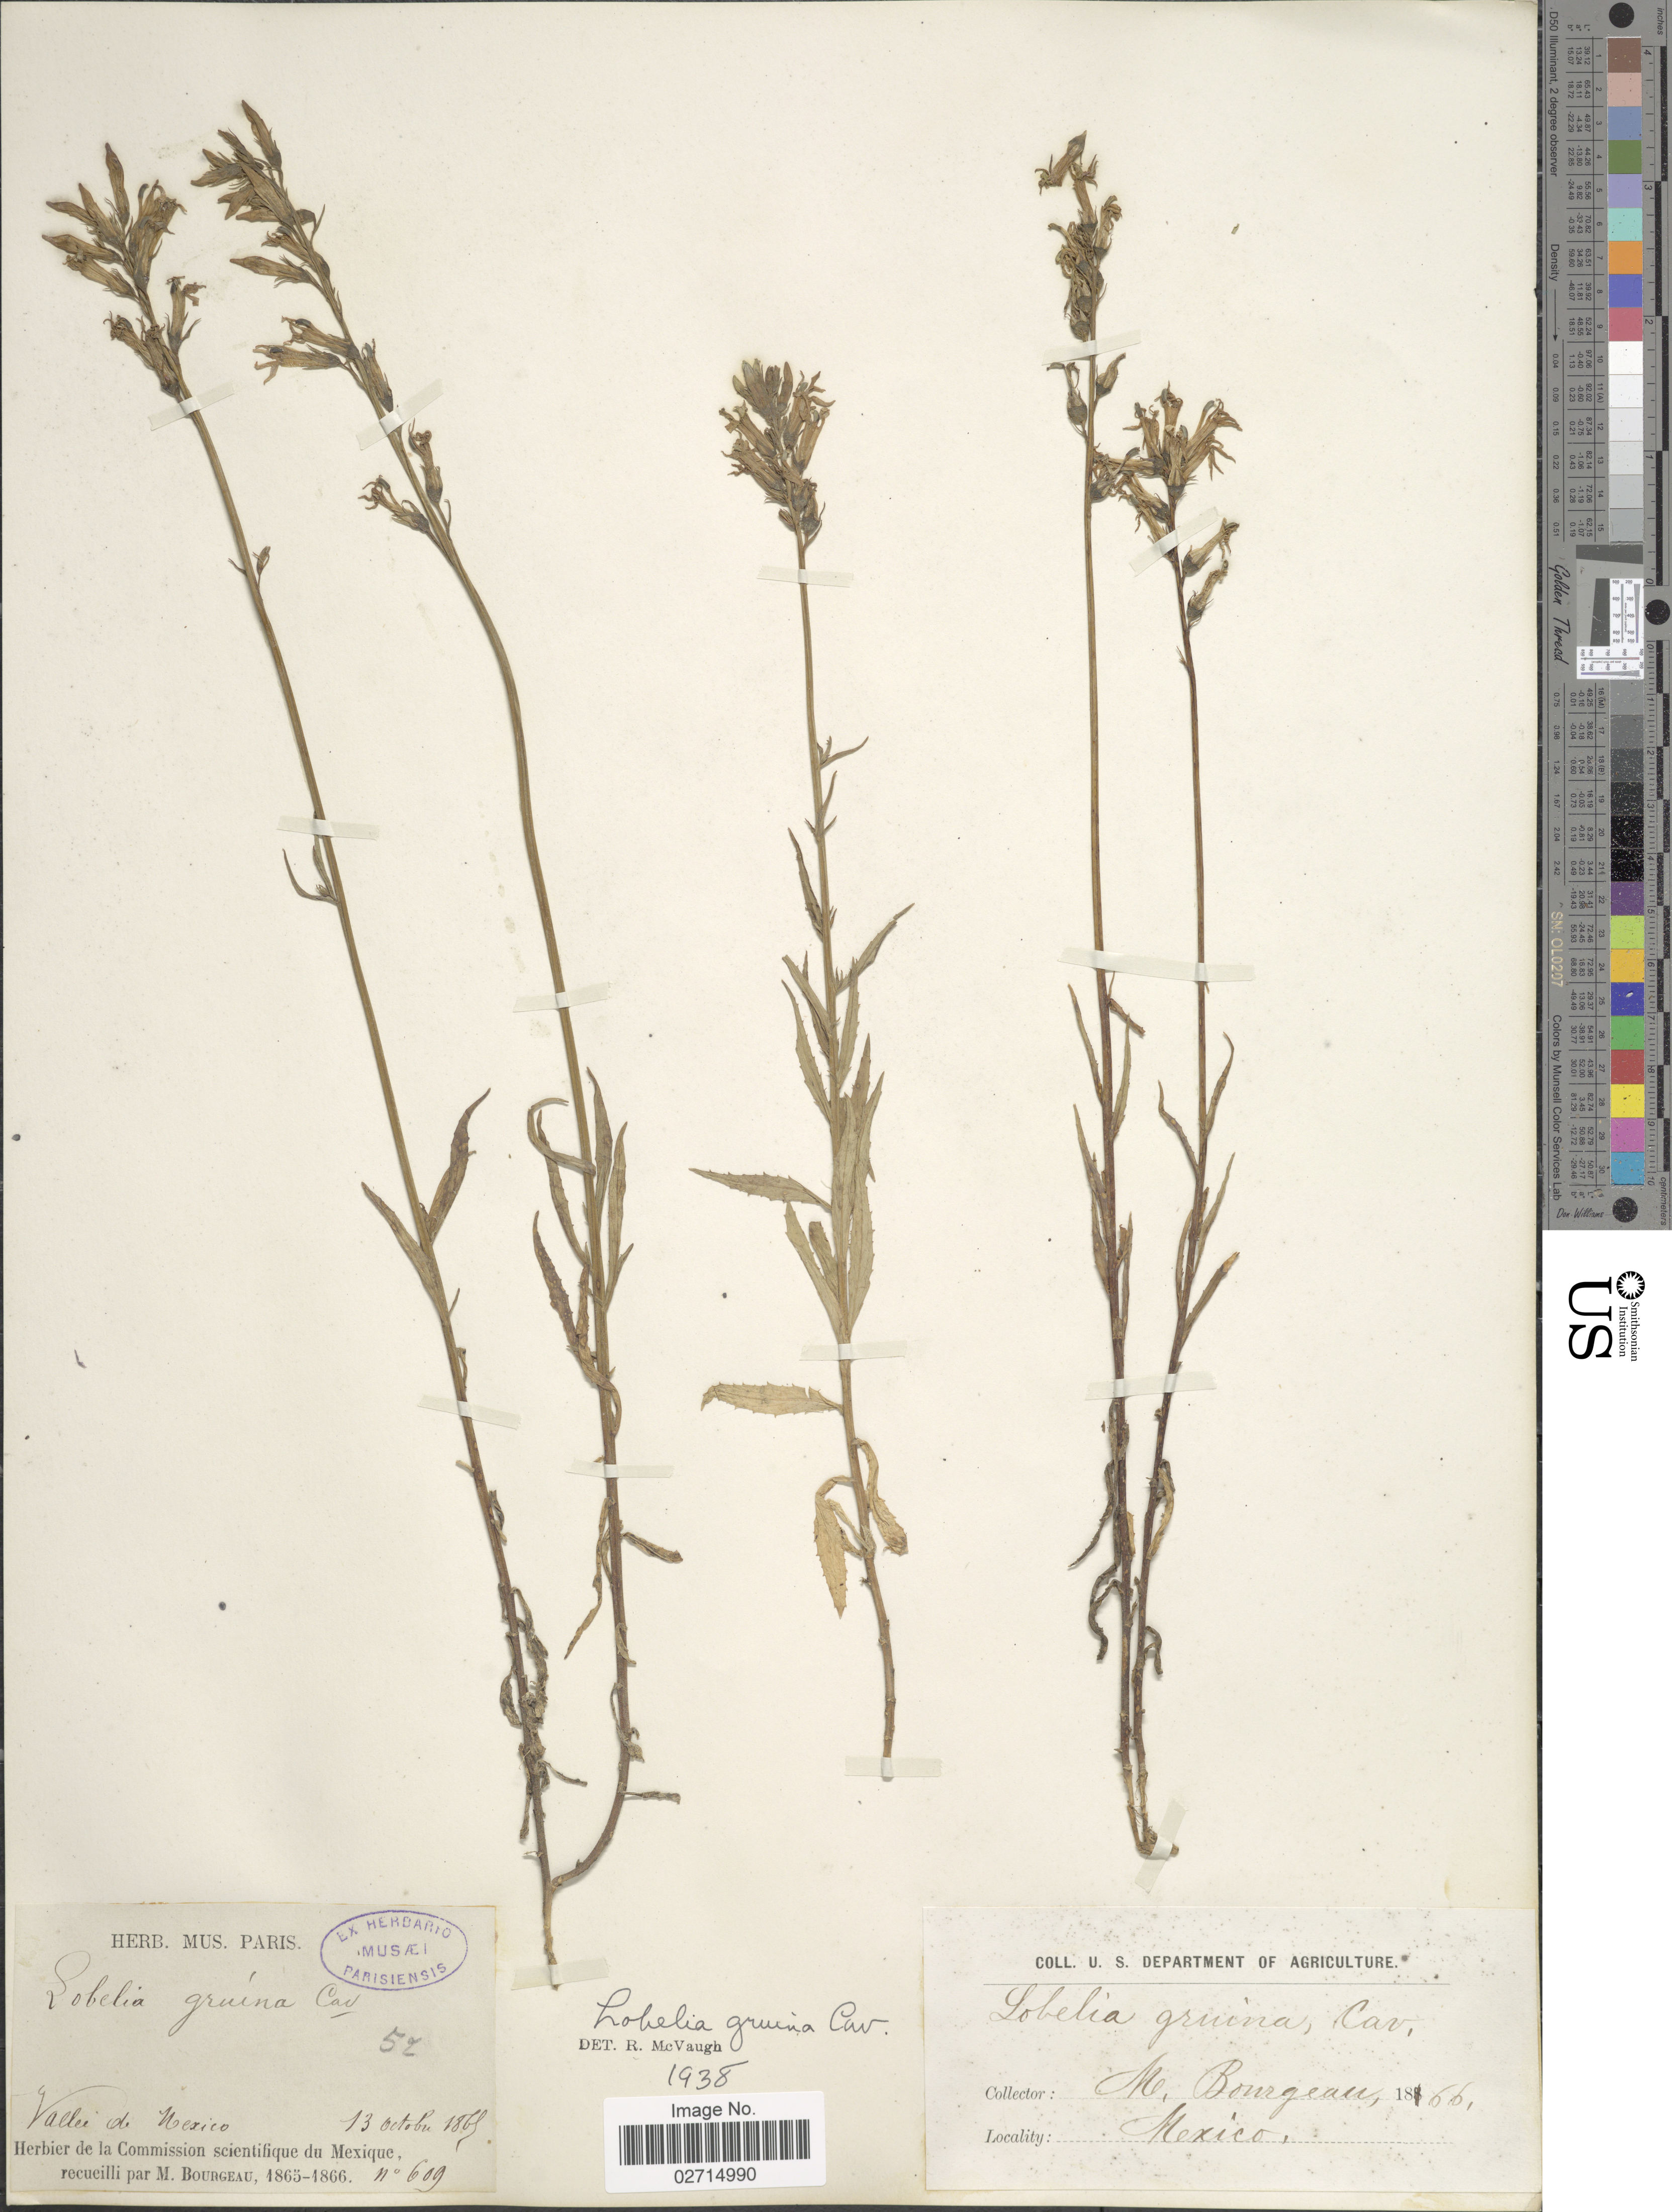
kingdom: Plantae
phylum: Tracheophyta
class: Magnoliopsida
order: Asterales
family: Campanulaceae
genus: Lobelia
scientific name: Lobelia gruina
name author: Cav.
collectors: M. Bourgeau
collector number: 609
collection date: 1869-10-13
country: Mexico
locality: Vallee de Mexico